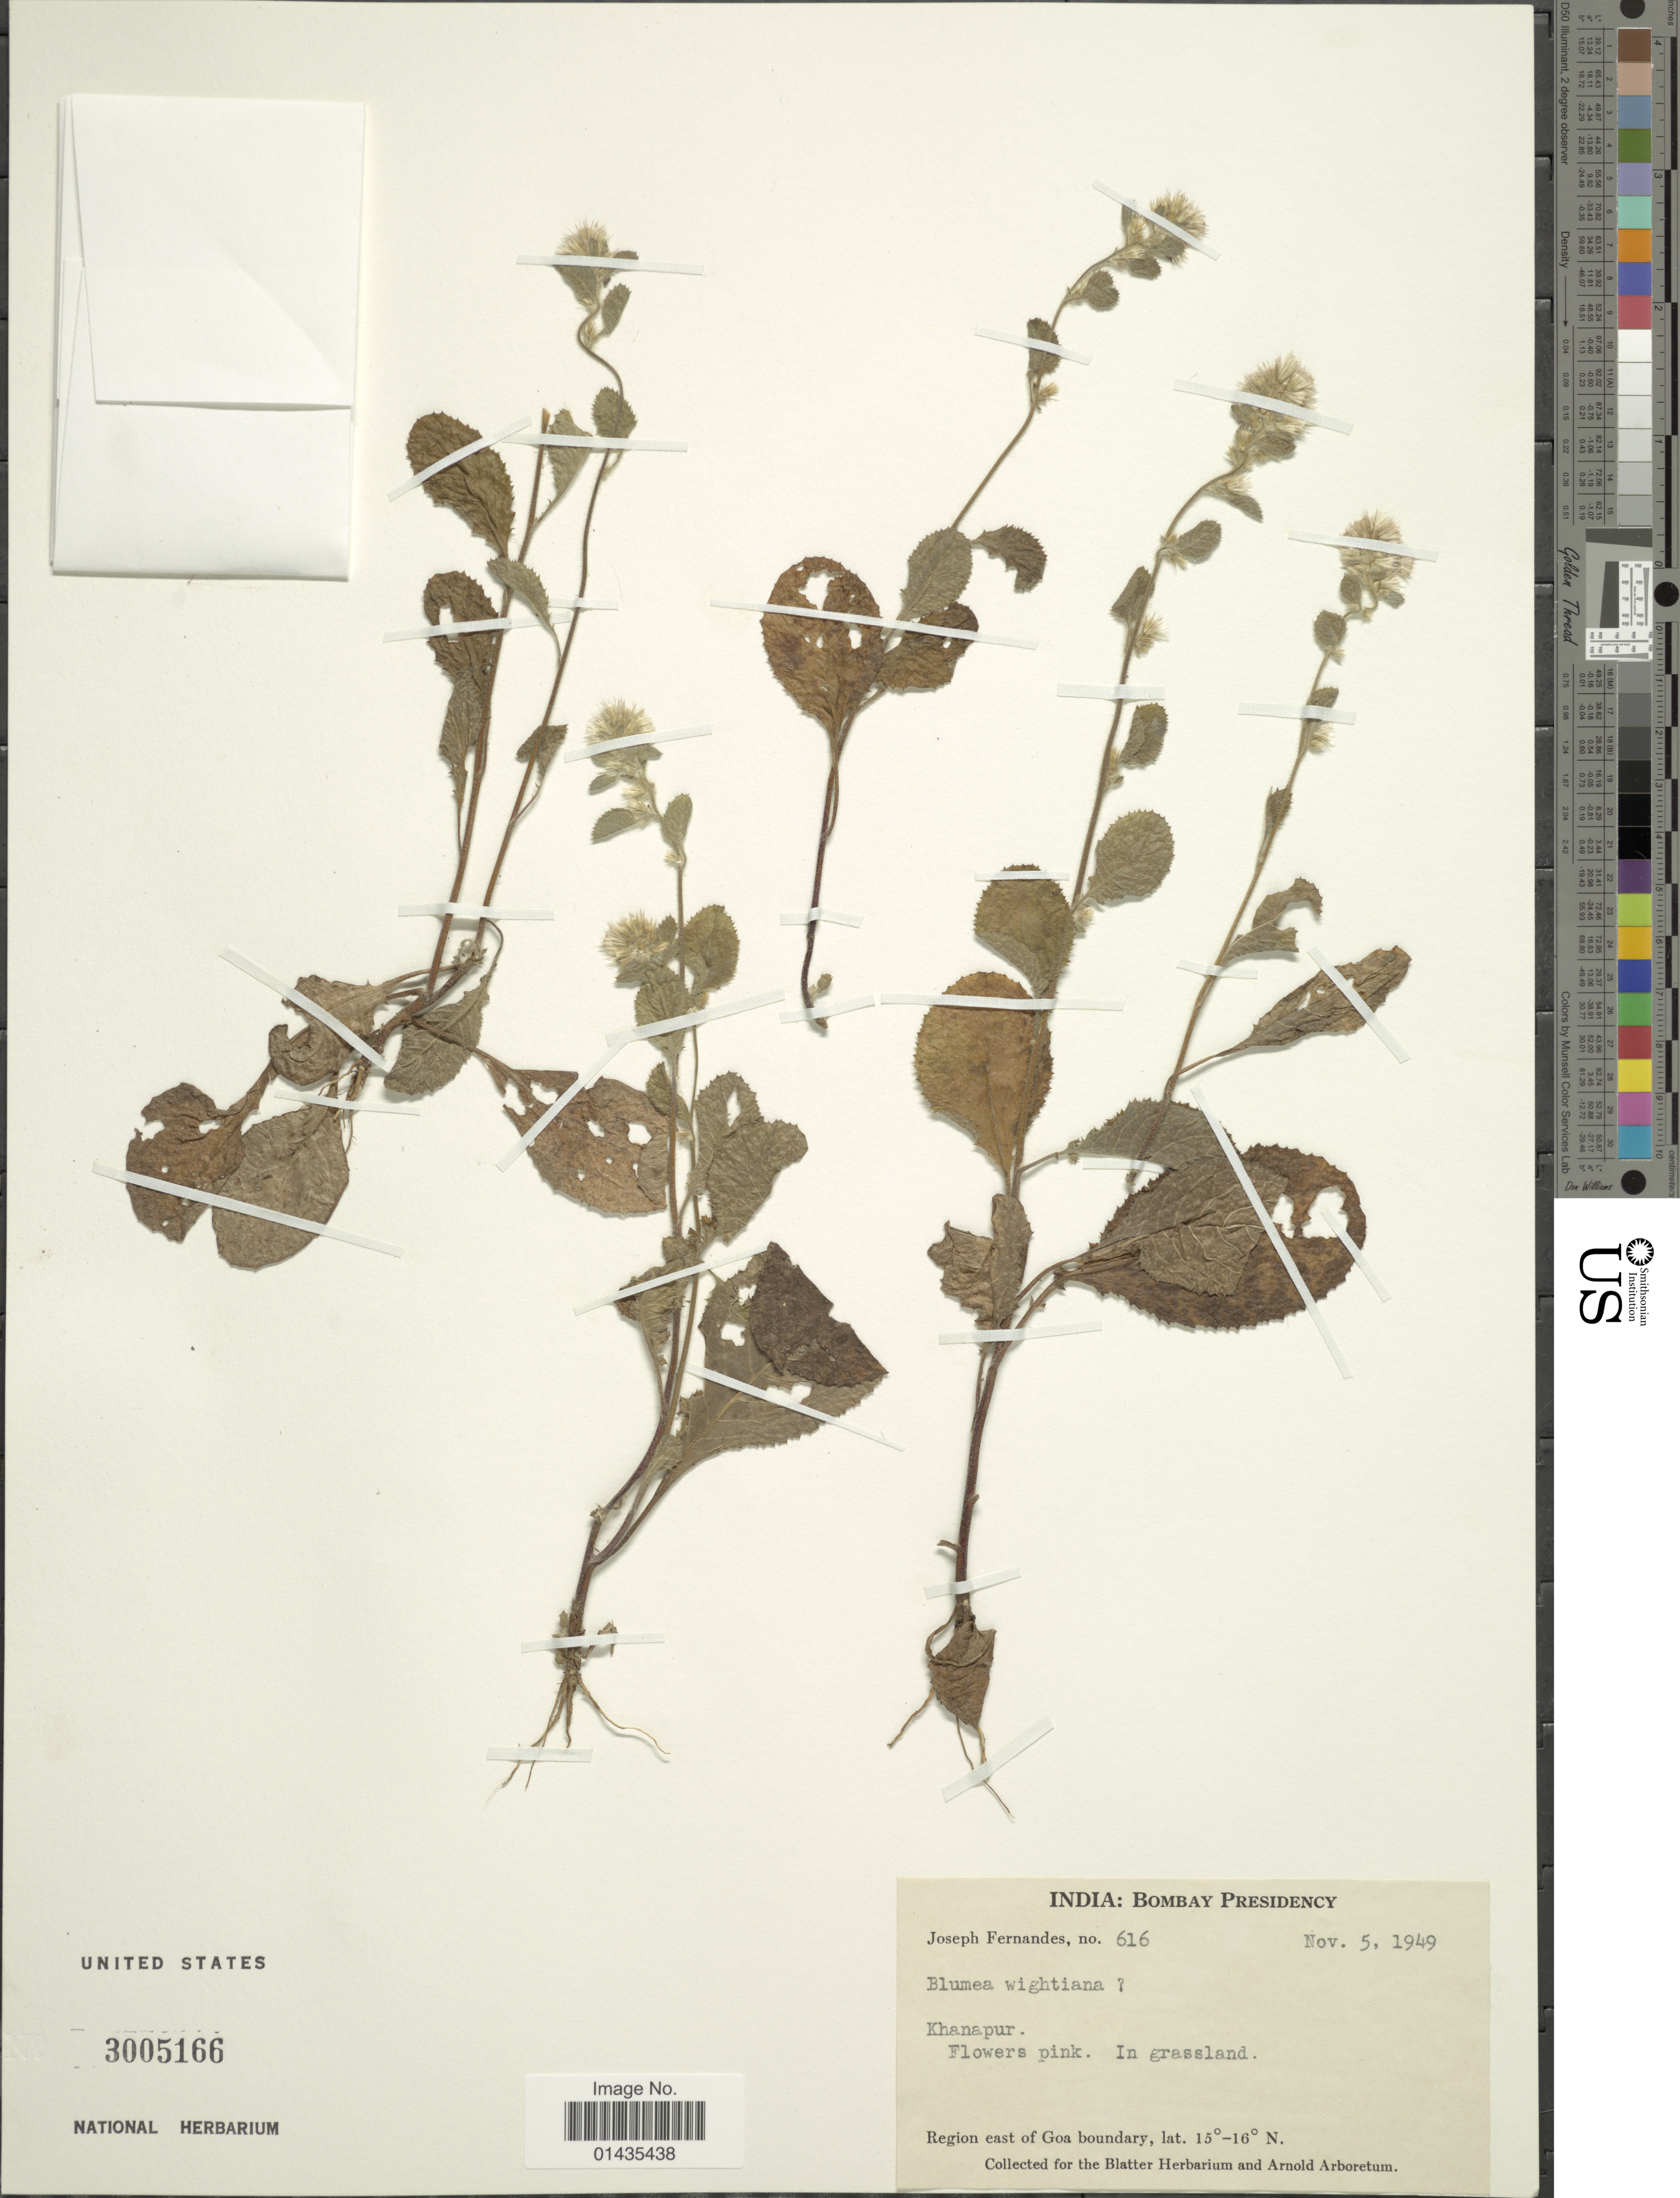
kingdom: Plantae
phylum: Tracheophyta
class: Magnoliopsida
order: Asterales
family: Asteraceae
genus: Blumea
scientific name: Blumea sp.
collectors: J. Fernandes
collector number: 616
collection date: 1949-11-05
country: India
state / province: Goa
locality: Bombay Presidency, Khanapur, region east of Goa boundary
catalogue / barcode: US 3005166